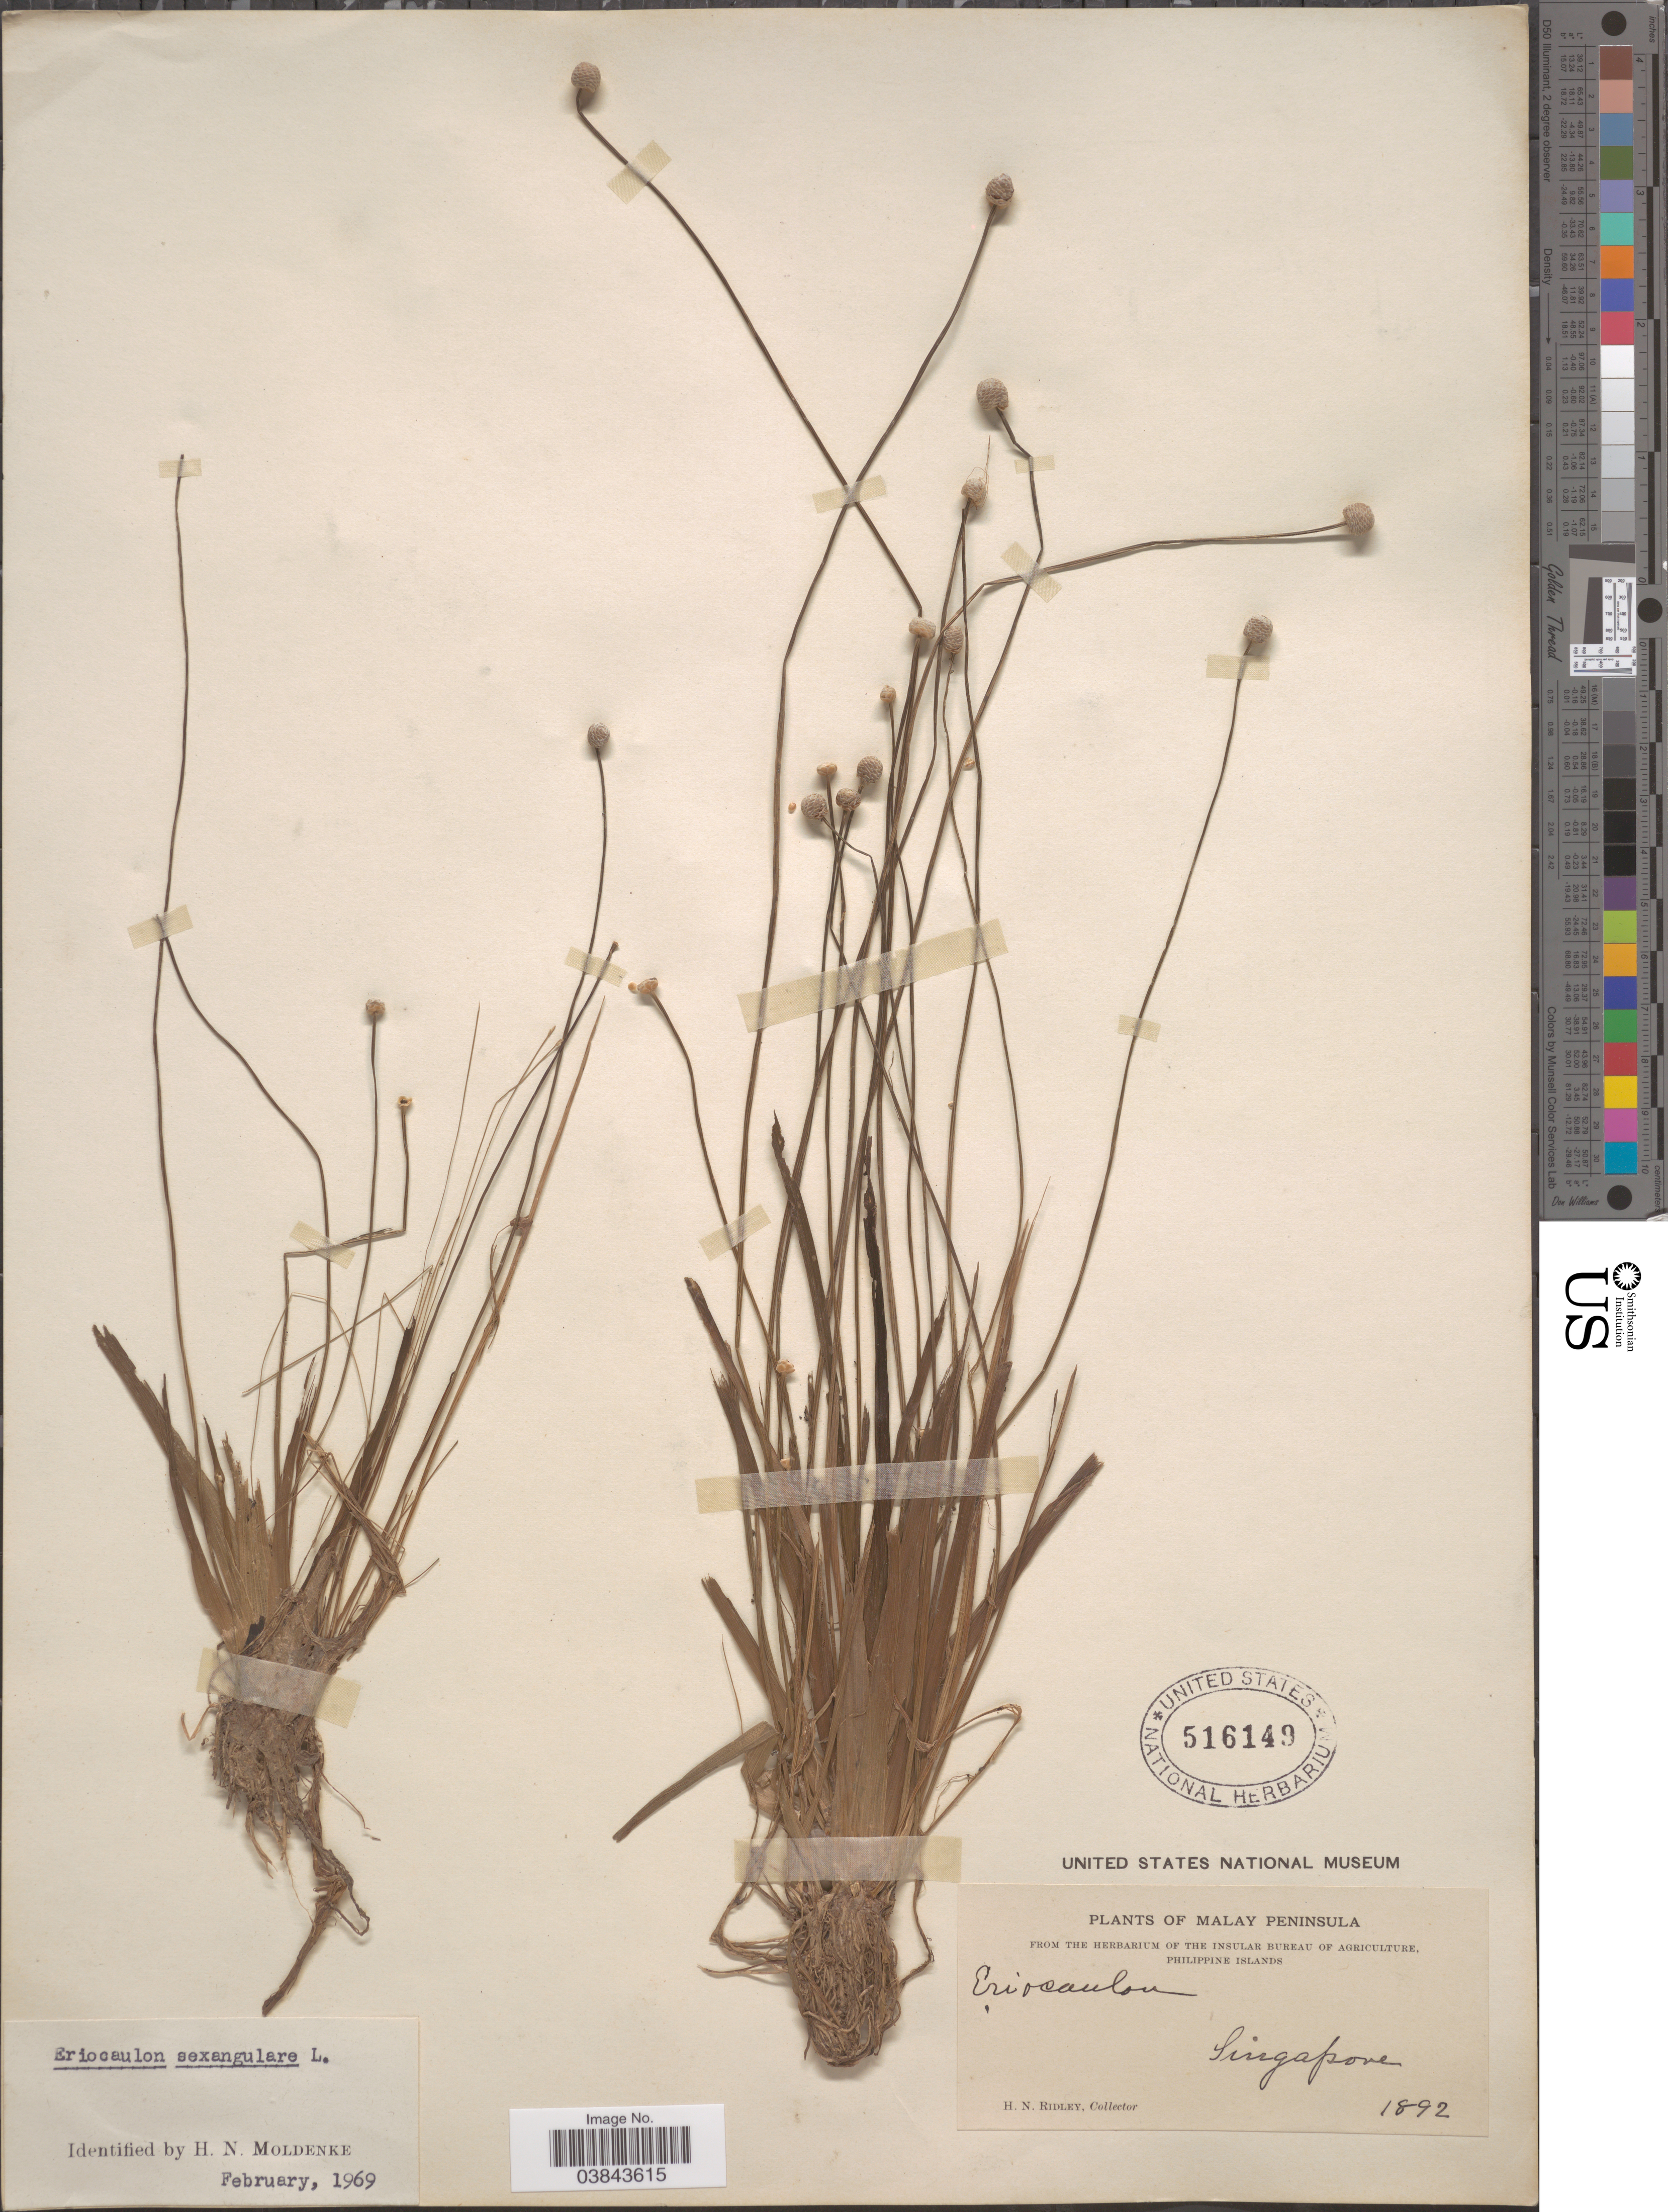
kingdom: Plantae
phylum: Tracheophyta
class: Liliopsida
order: Poales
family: Eriocaulaceae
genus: Eriocaulon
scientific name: Eriocaulon sexangulare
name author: L.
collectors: H. N. Ridley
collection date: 1892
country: Singapore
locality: Malay Peninsula.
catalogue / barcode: US 516149